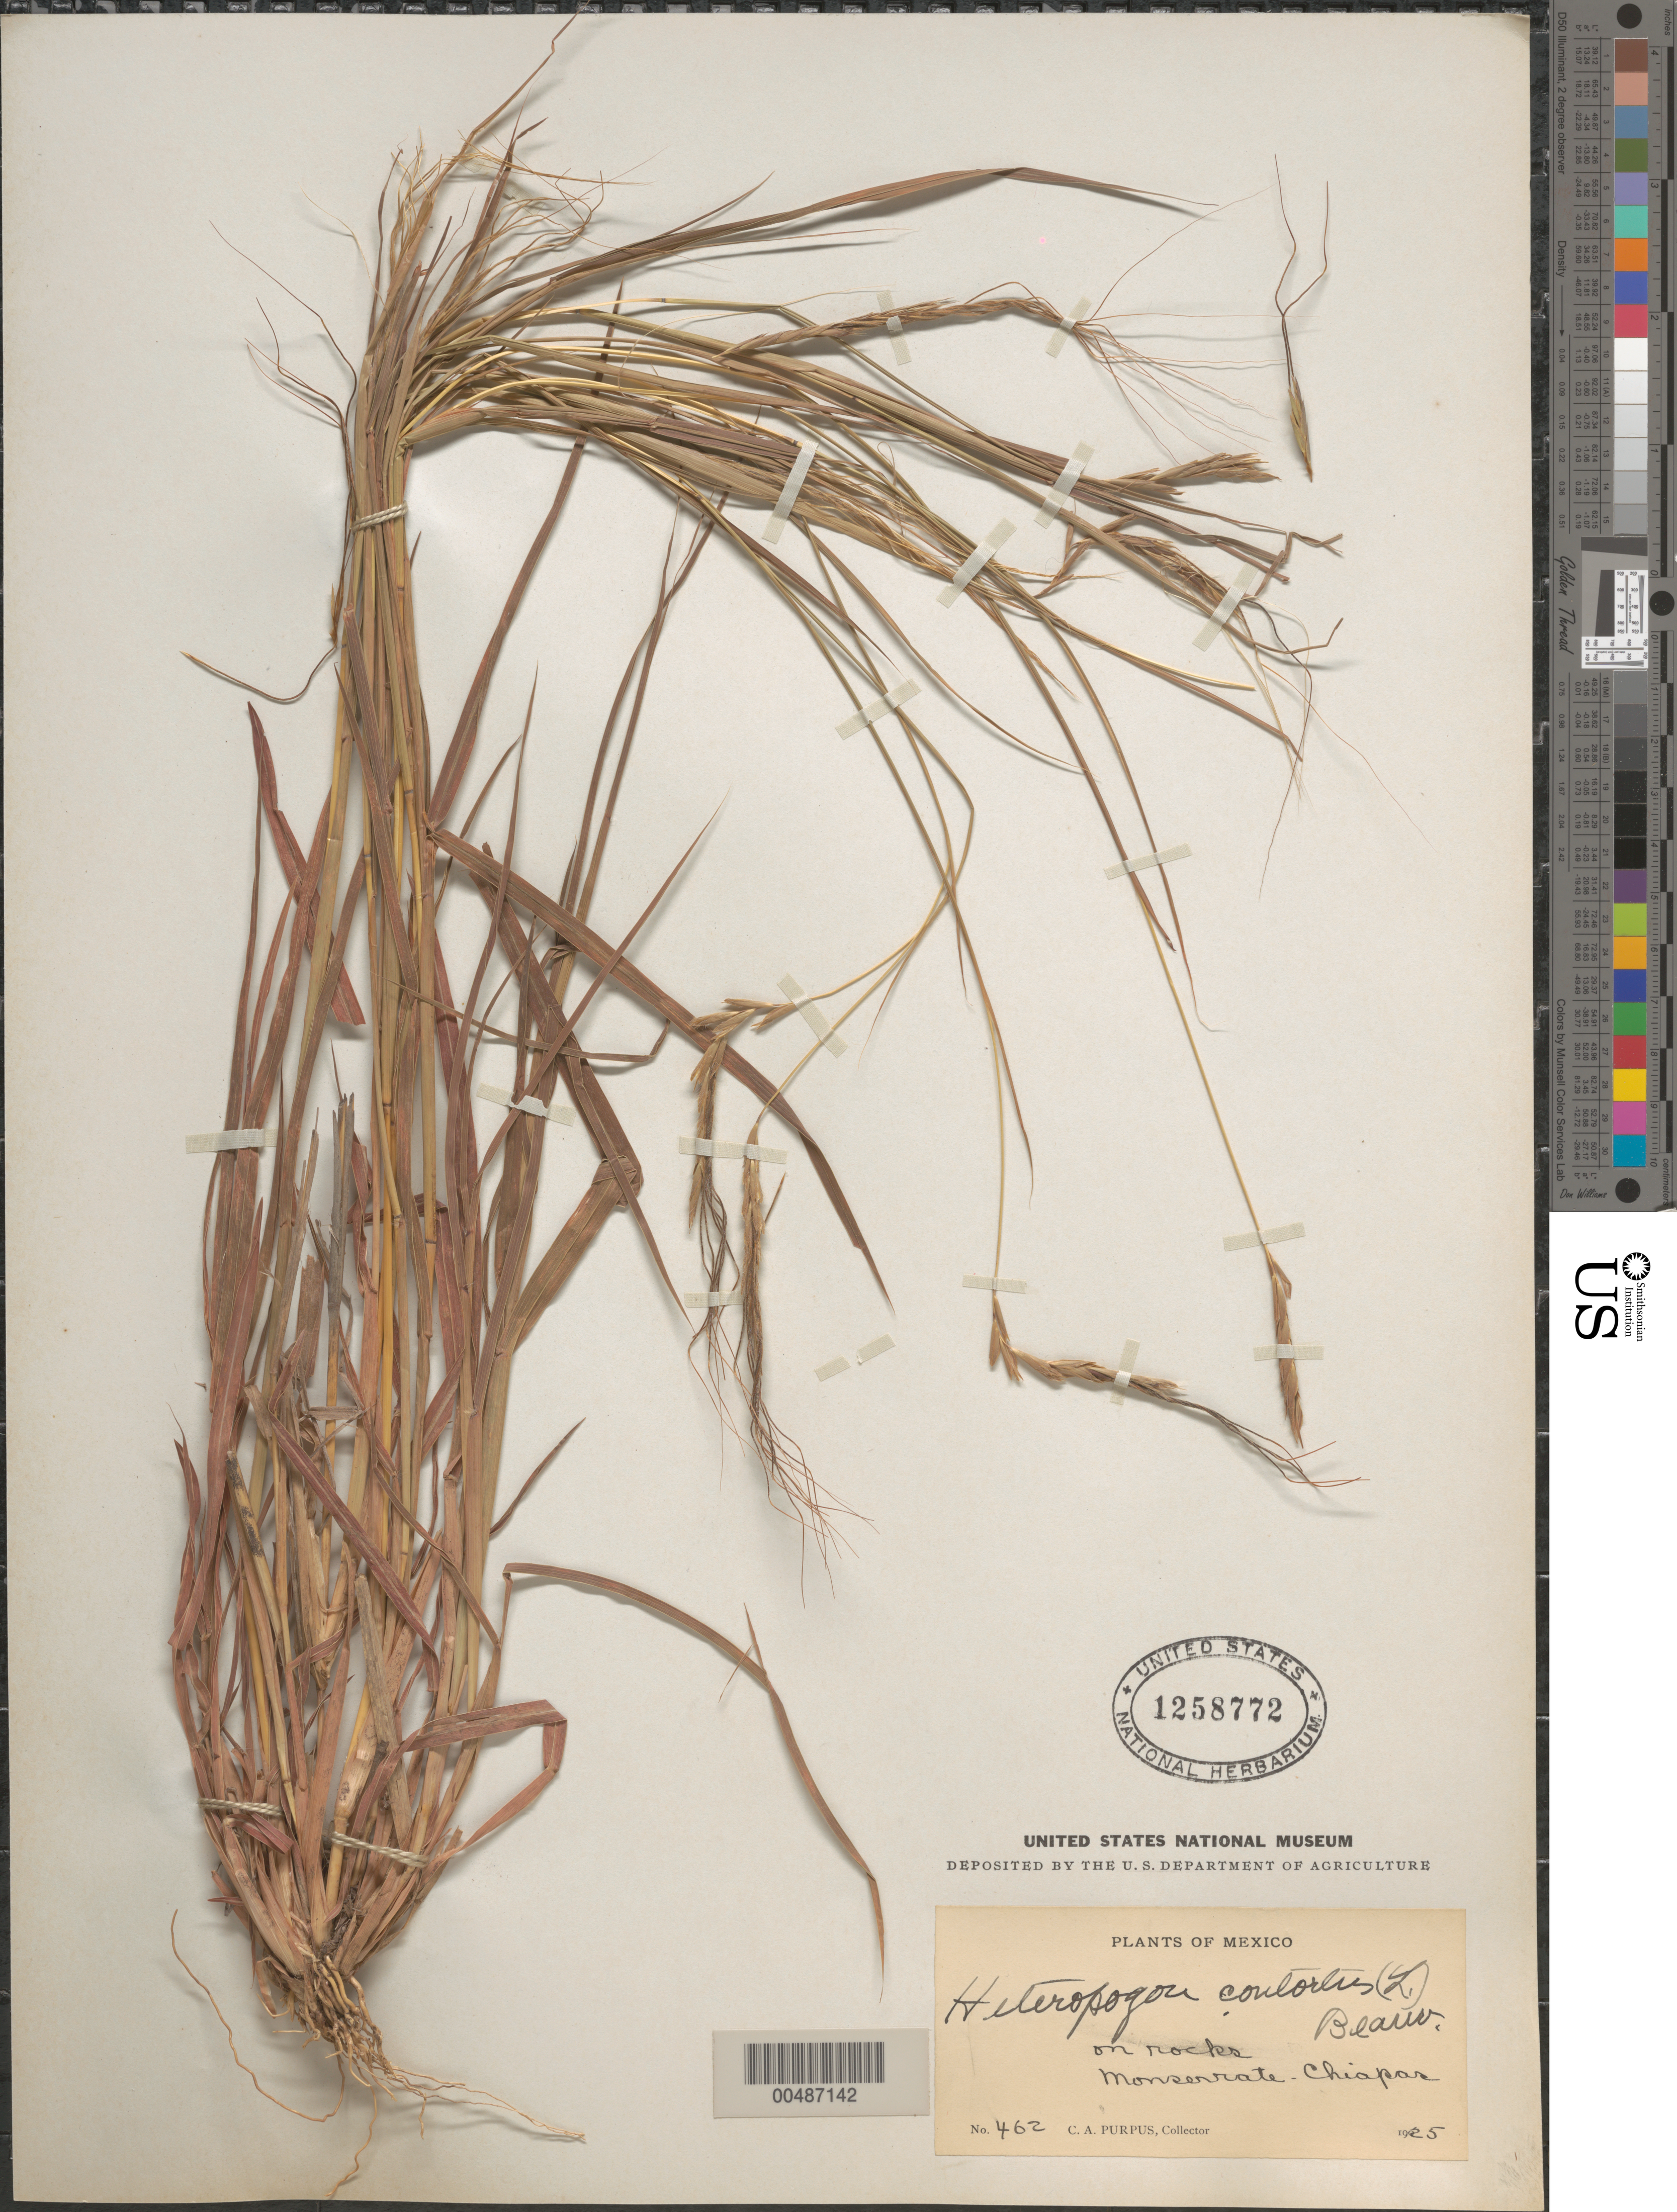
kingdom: Plantae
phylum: Tracheophyta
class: Liliopsida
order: Poales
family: Poaceae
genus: Heteropogon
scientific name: Heteropogon contortus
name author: (L.) P. Beauv. ex Roem. & Schult.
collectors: C. A. Purpus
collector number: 462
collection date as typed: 1925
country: Mexico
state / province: Chiapas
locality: Monserrate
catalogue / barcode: US 1258772